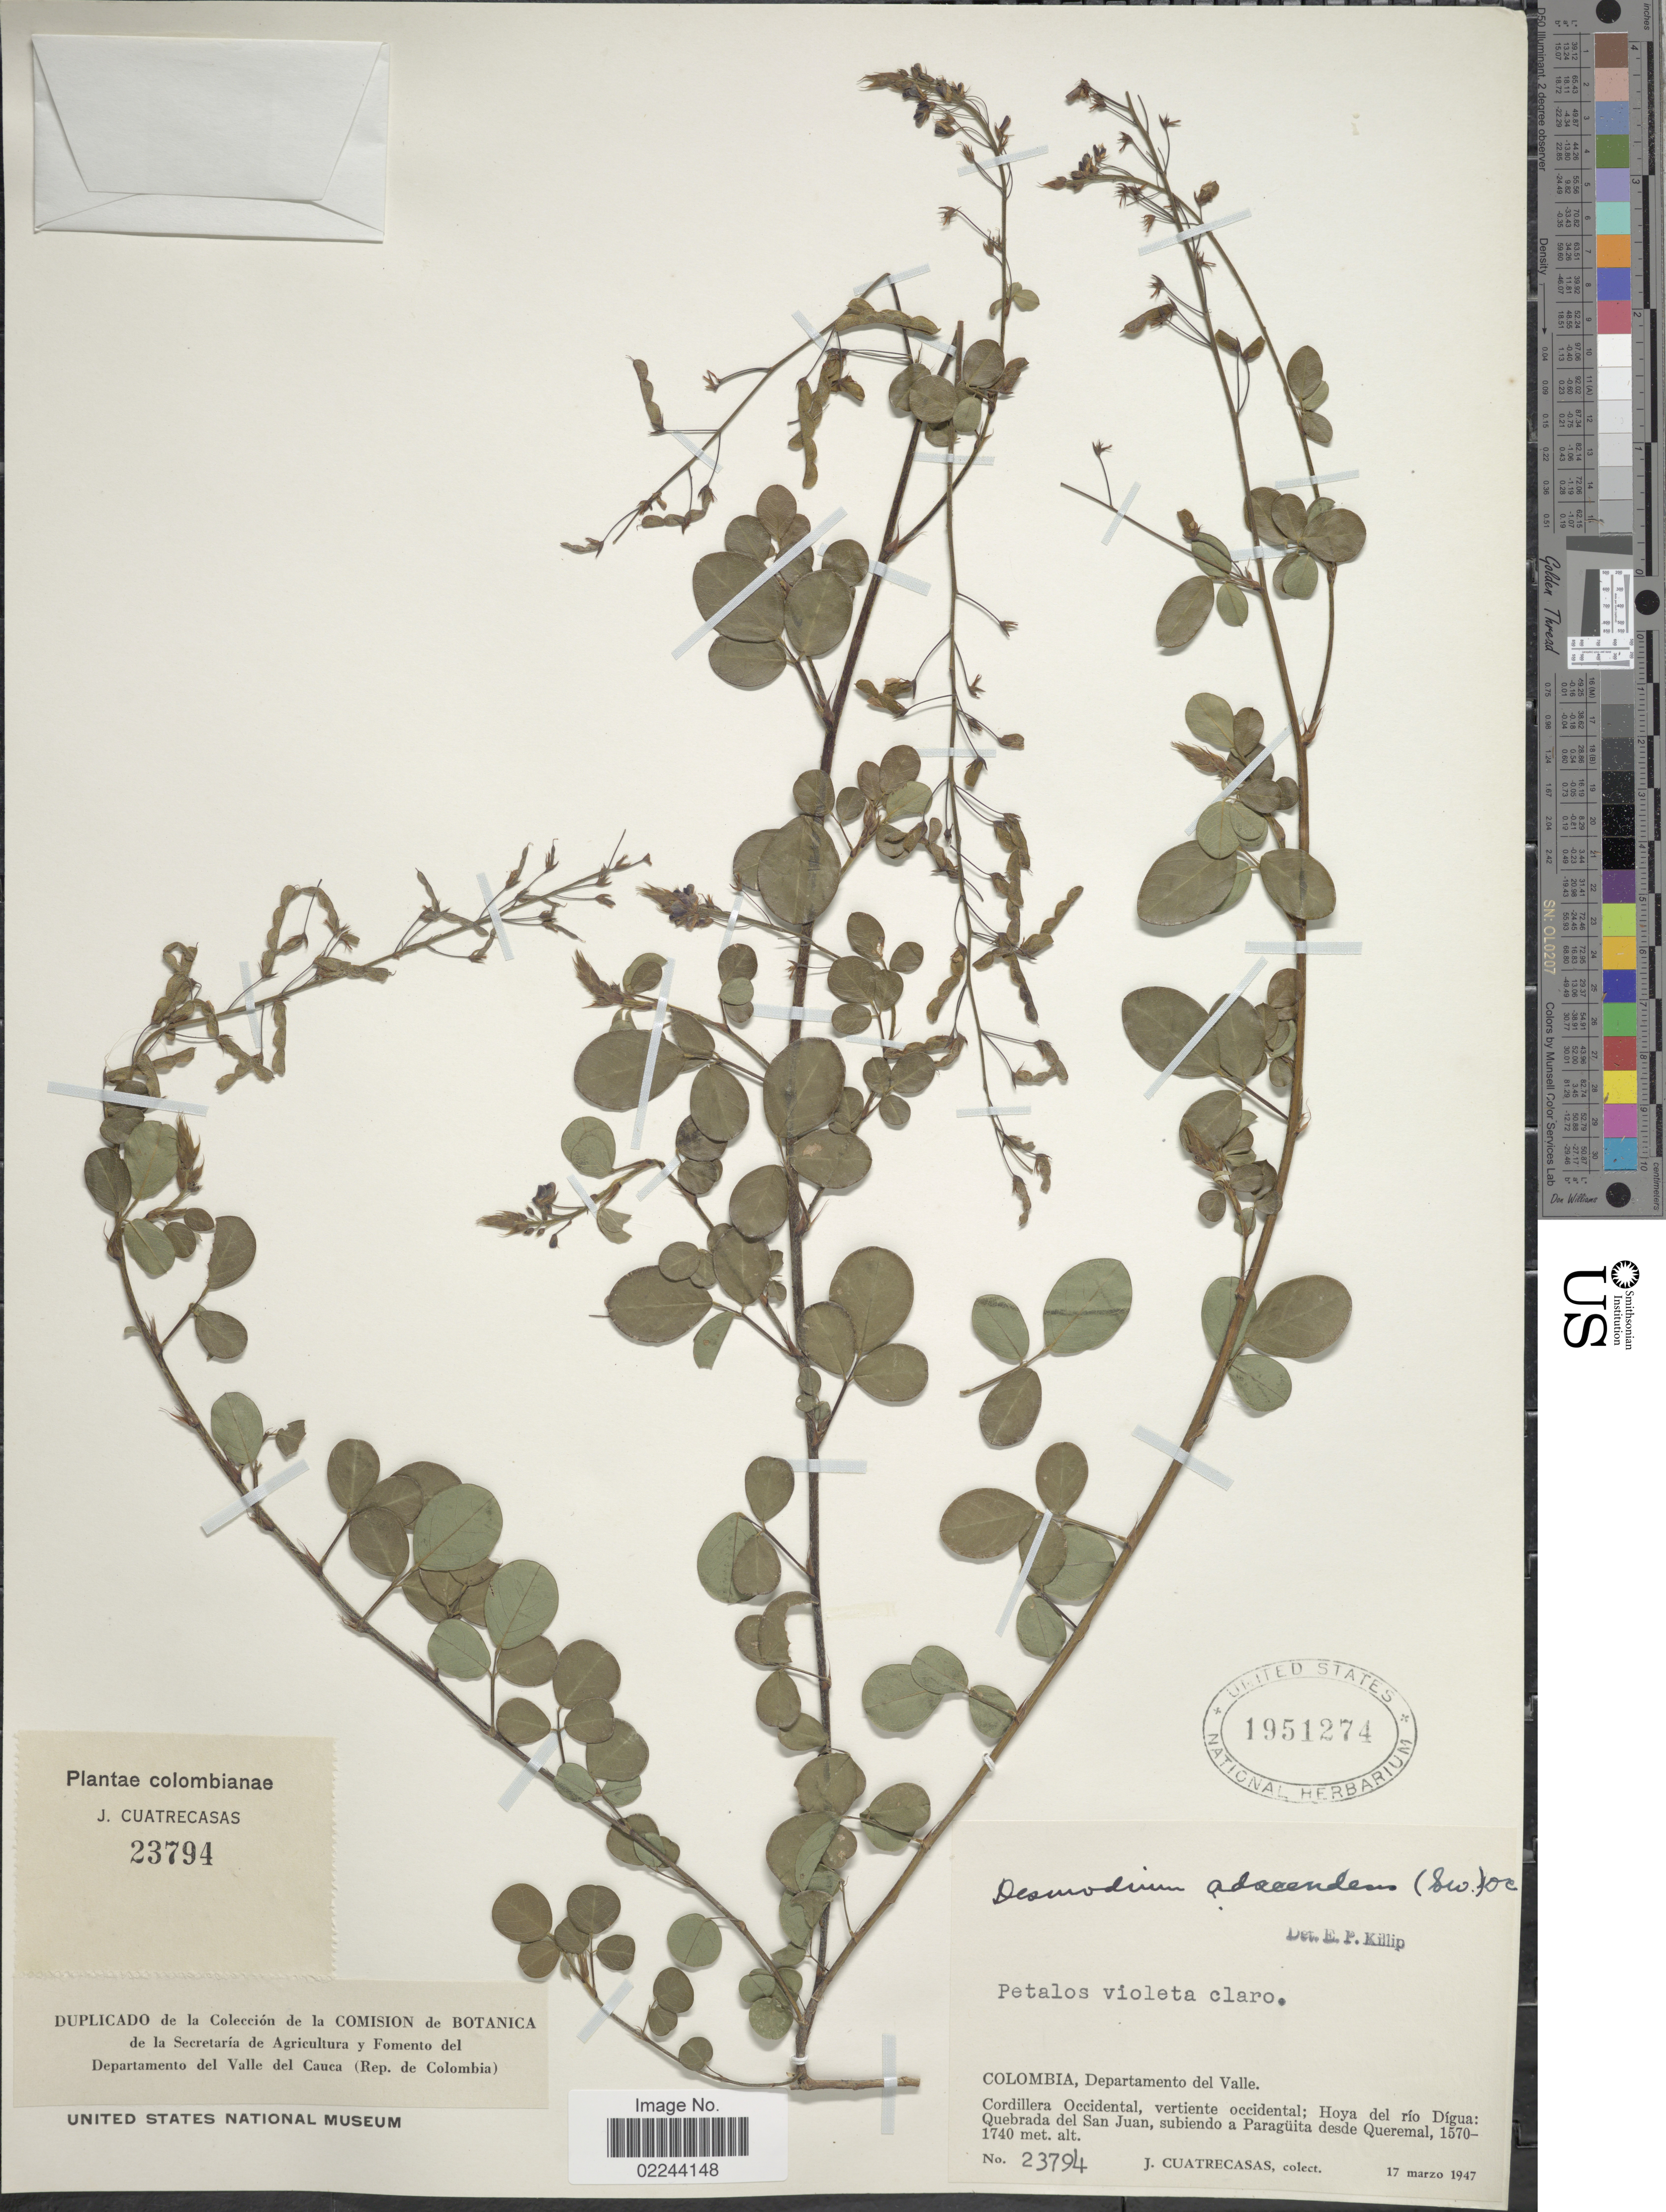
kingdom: Plantae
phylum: Tracheophyta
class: Magnoliopsida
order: Fabales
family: Fabaceae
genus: Grona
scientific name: Grona adscendens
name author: (Sw.) H. Ohashi & K. Ohashi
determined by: Strong, Mark T., (BOT), Smithsonian Institution - National Museum of Natural History (UNITED STATES)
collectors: J. Cuatrecasas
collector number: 23794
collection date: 1947-03-17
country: Colombia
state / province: Valle del Cauca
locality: Departamento del Valle, Cordillera Occidental, vertiente occidental; Hoya del río Dígua; Quebrada del San Juan, subiendo a Paragüita desde Queremal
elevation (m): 1570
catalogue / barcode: US 1951274